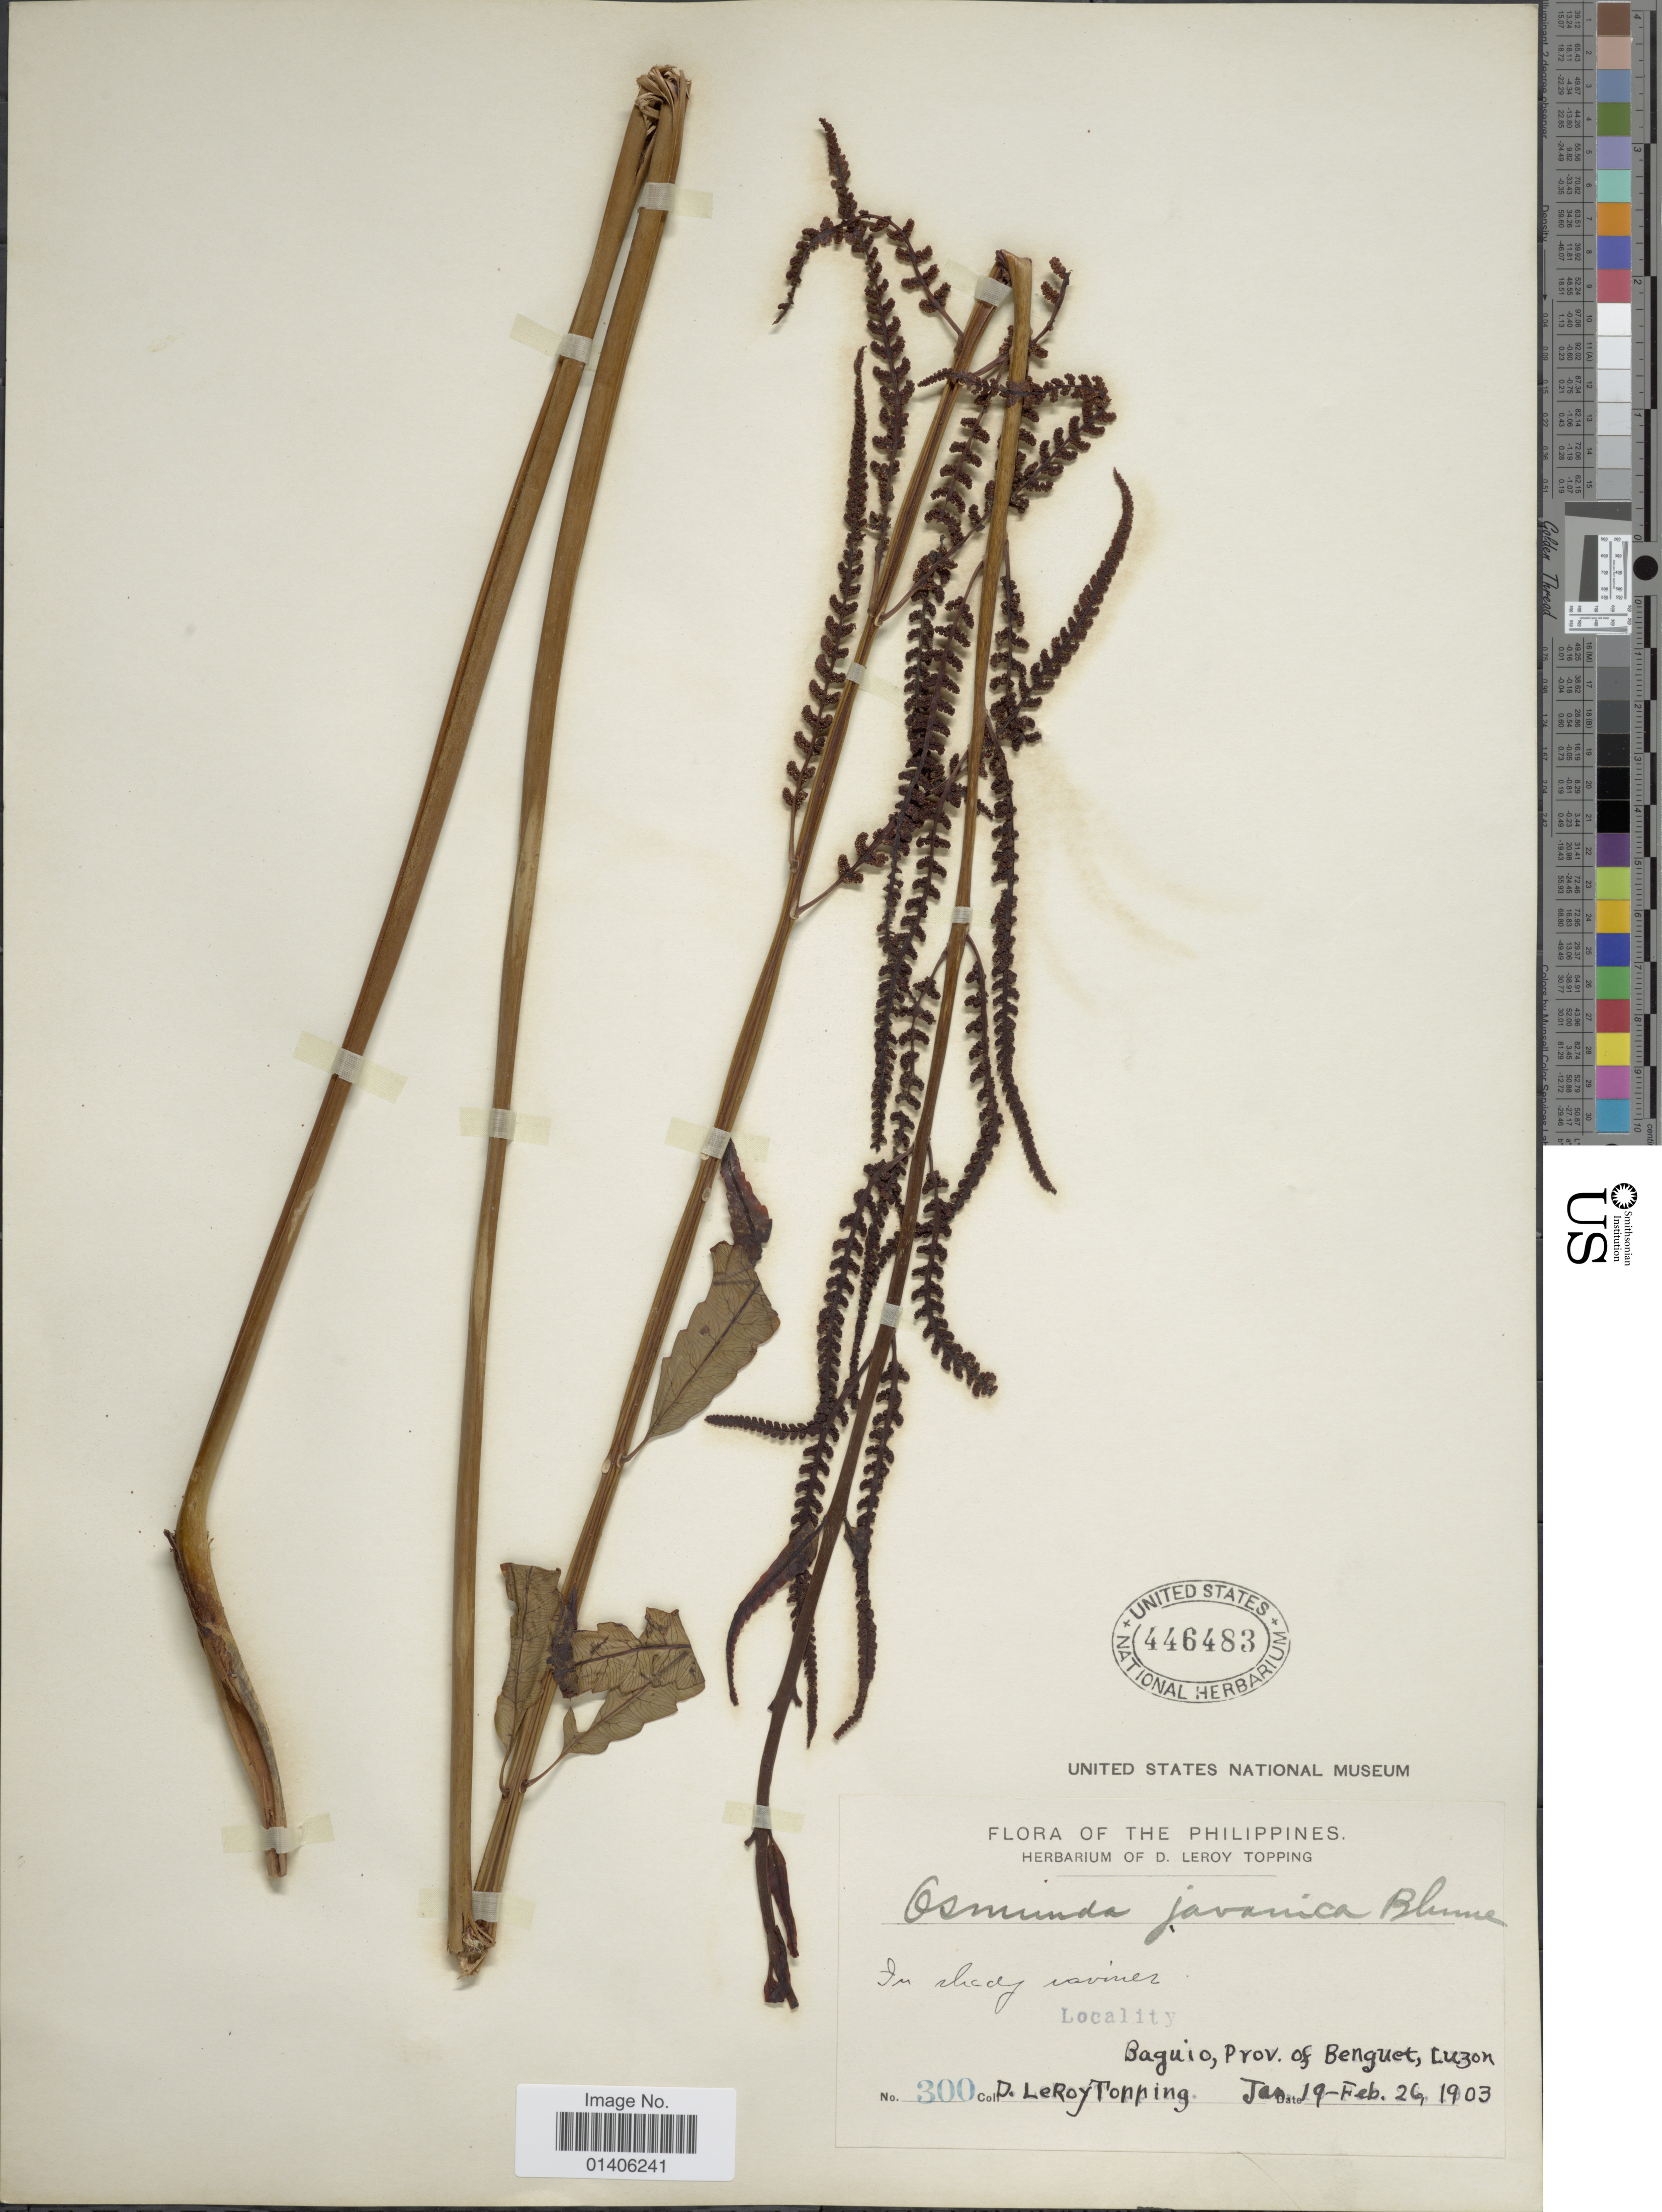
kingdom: Plantae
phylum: Tracheophyta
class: Polypodiopsida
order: Osmundales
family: Osmundaceae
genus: Osmunda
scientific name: Osmunda banksiifolia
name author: (C. Presl) Kuhn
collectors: D. L. Topping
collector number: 300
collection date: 1903-01-19/1903-02-26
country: Philippines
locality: Baguio, Prov. Benguet, Luzon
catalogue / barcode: US 446483